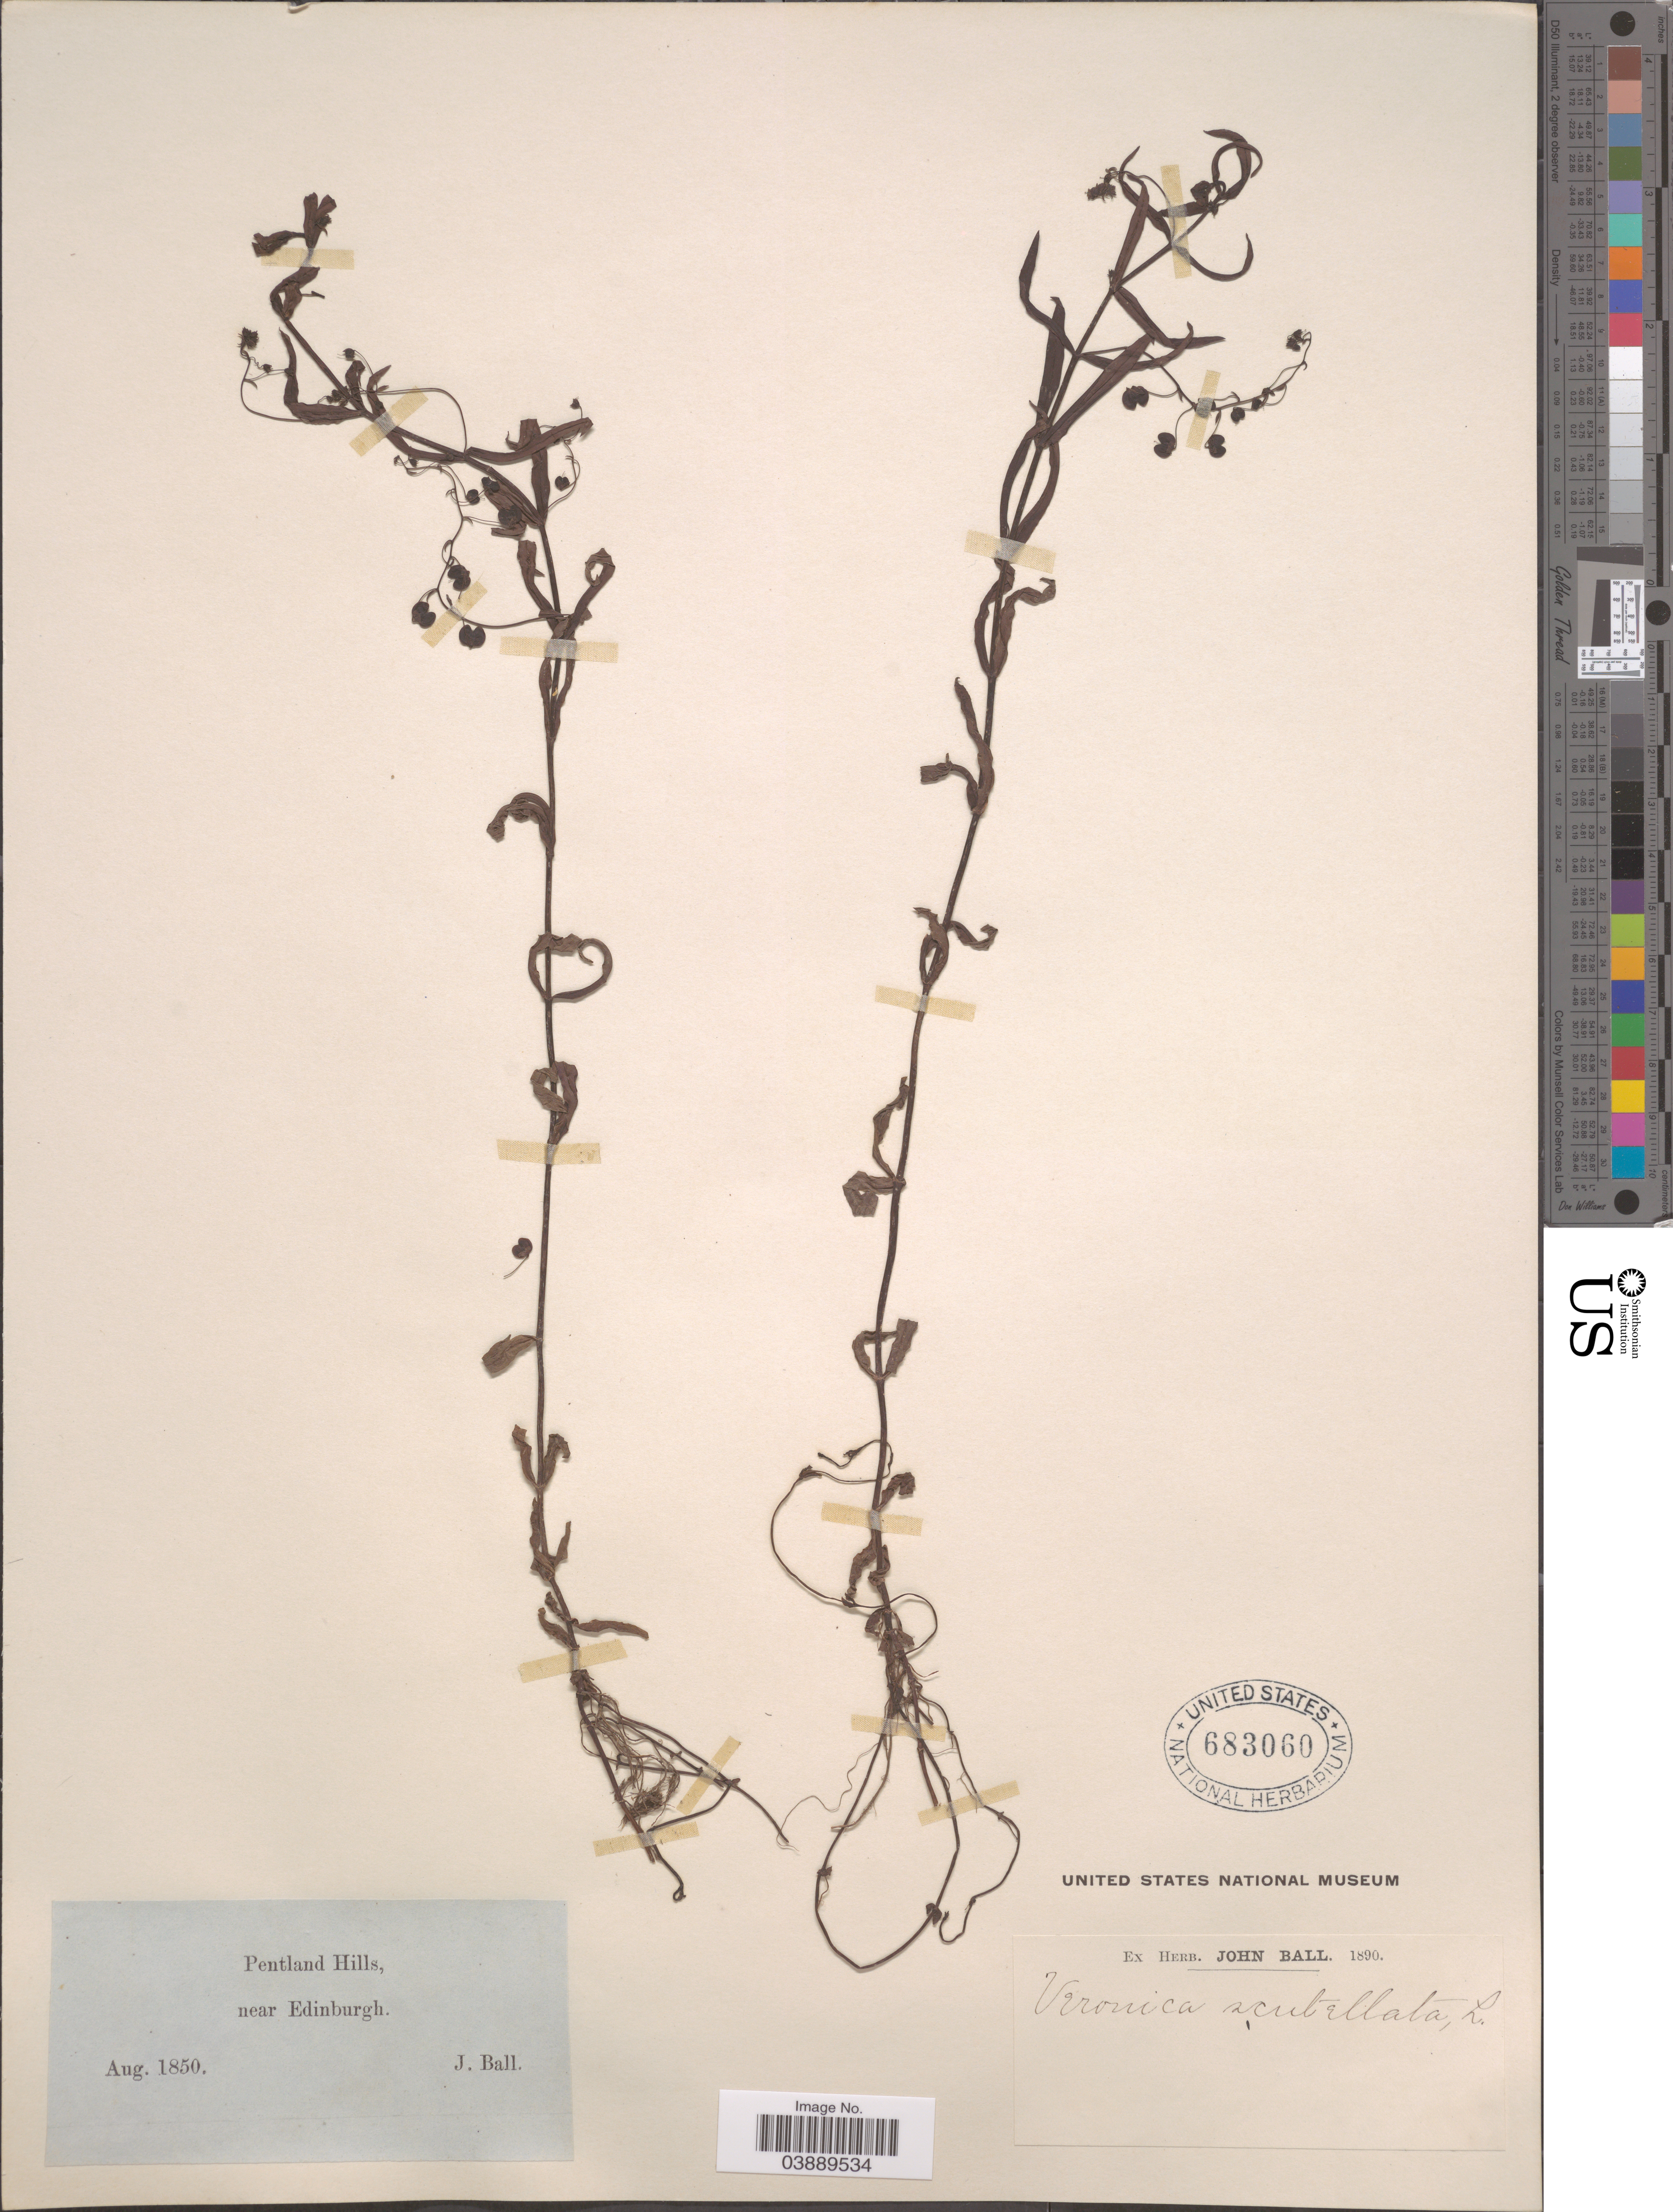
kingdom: Plantae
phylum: Tracheophyta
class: Magnoliopsida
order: Lamiales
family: Plantaginaceae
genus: Veronica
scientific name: Veronica scutellata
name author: L.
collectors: J. Ball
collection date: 1850-08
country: United Kingdom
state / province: Scotland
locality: Pentland Hills, near Edinburgh.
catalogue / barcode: US 683060